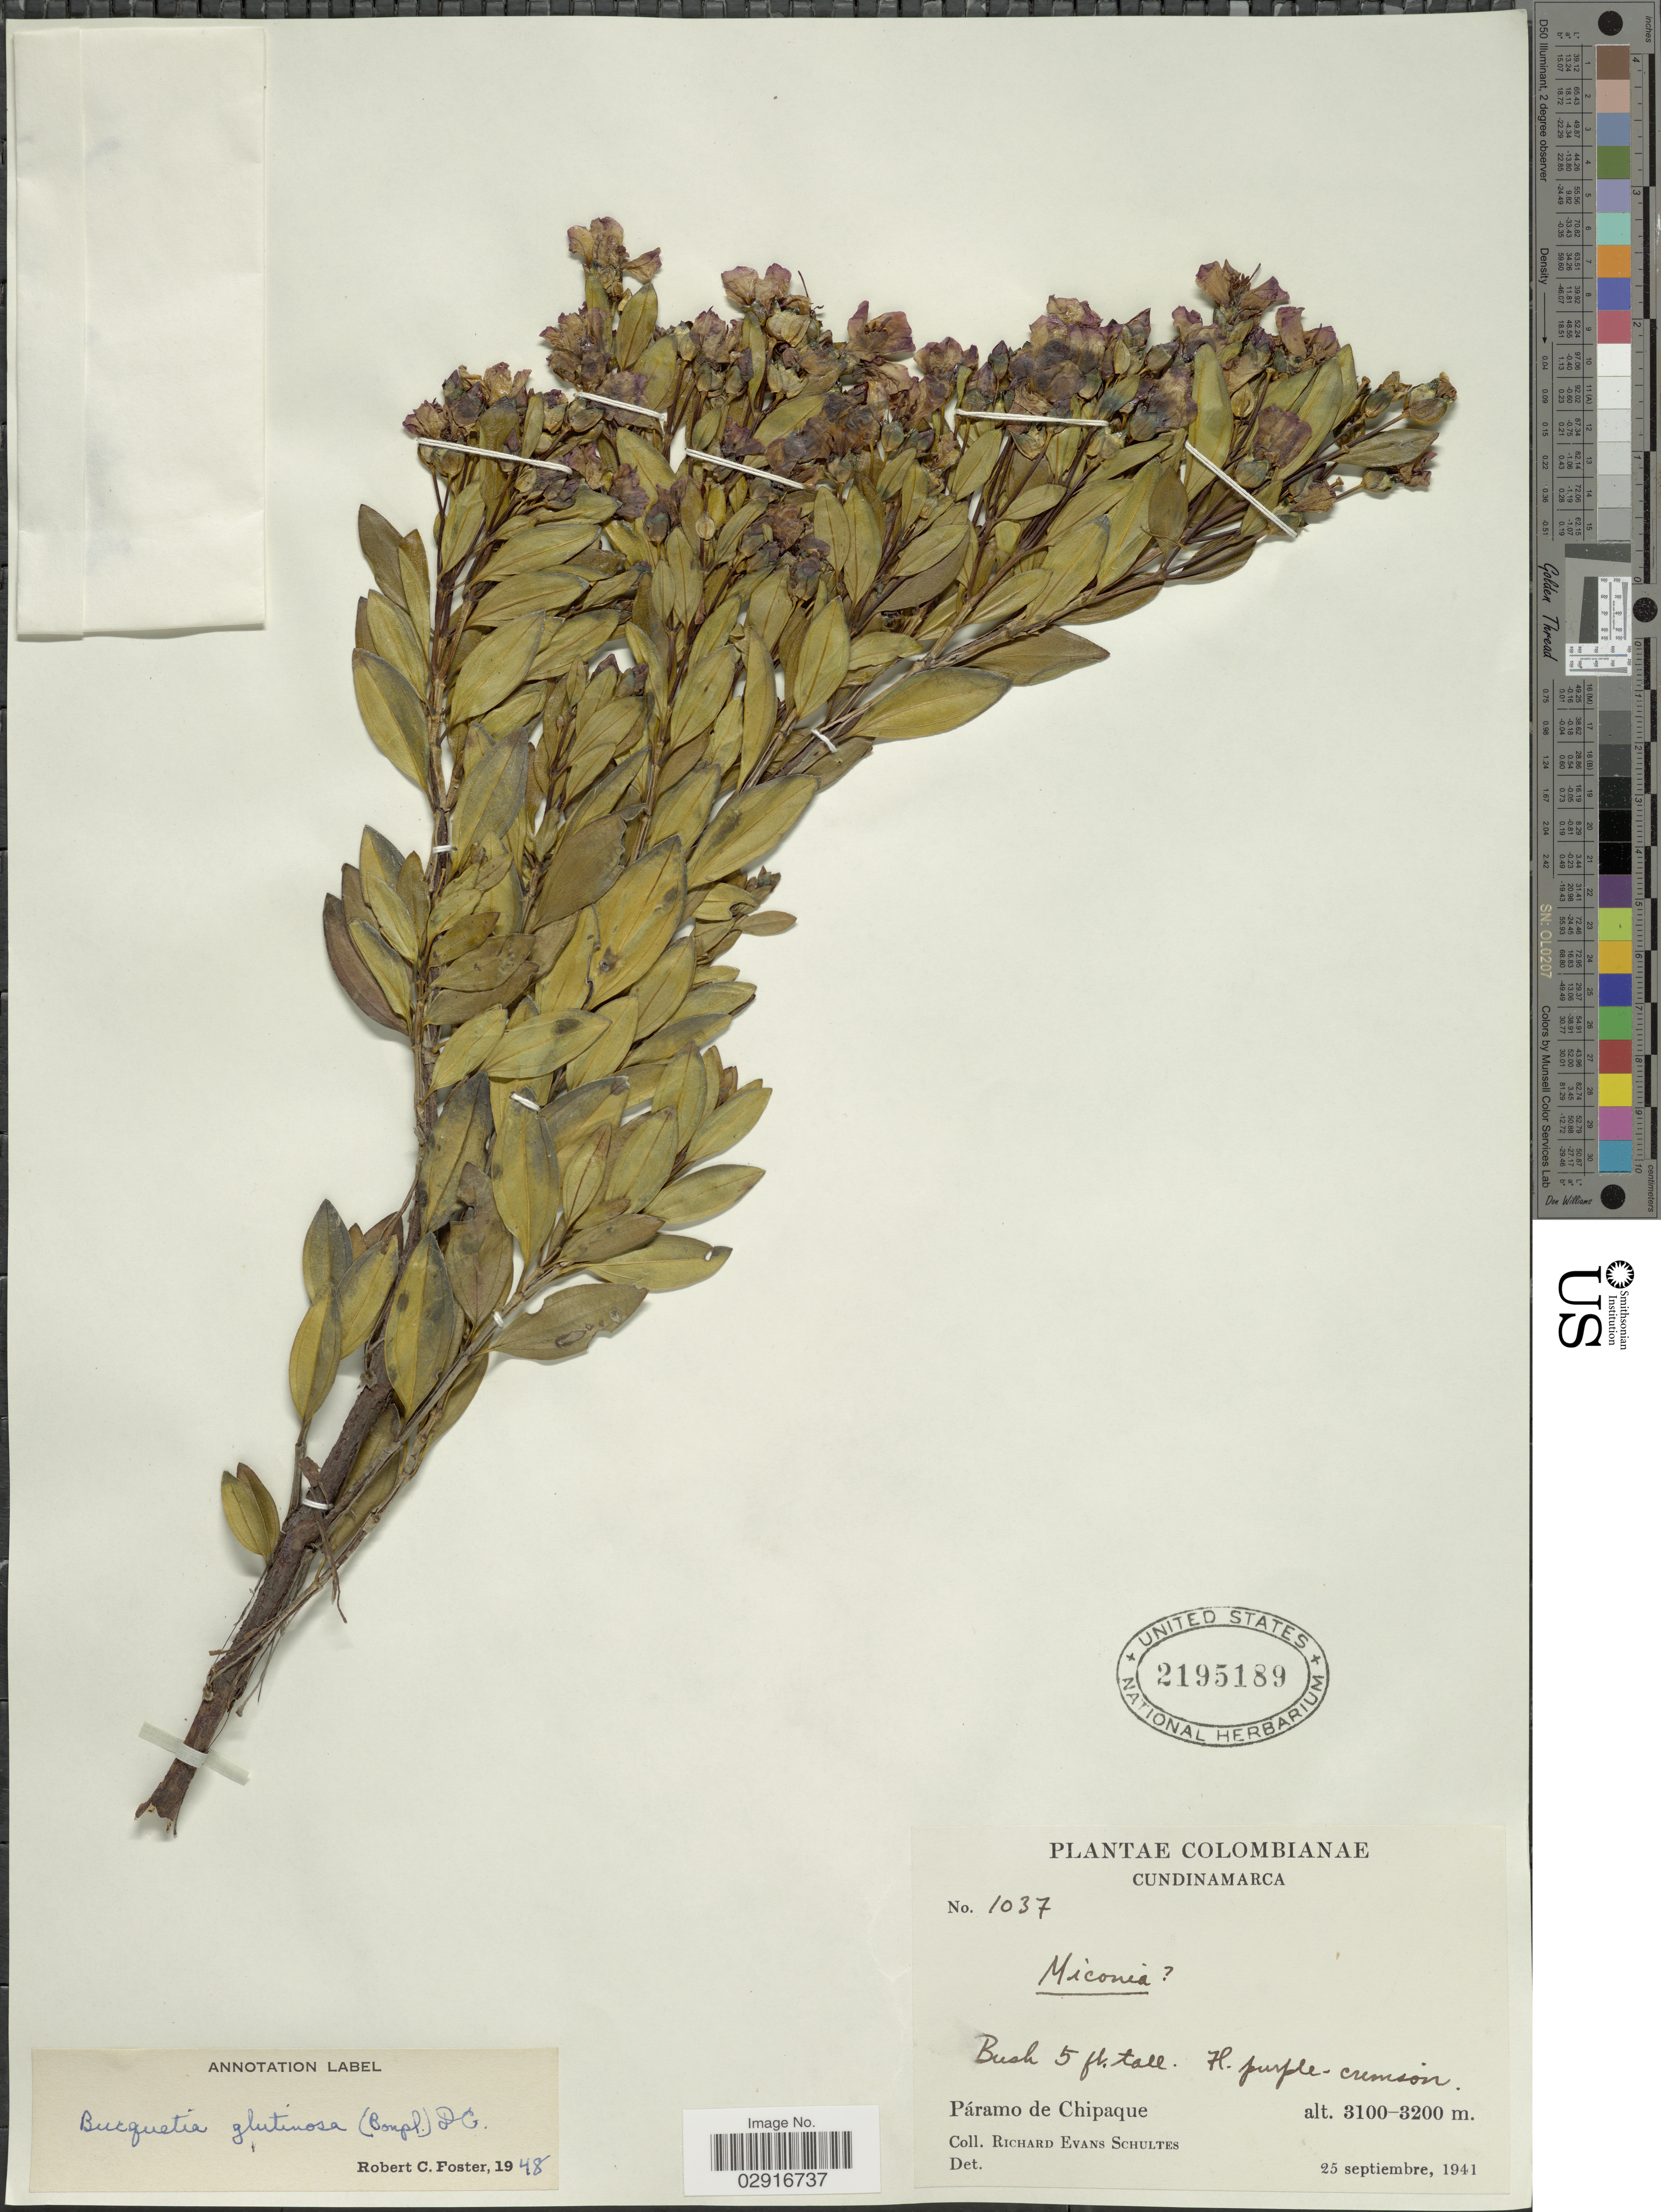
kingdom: Plantae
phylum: Tracheophyta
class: Magnoliopsida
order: Myrtales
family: Melastomataceae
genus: Bucquetia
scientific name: Bucquetia glutinosa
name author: DC.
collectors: R. E. Schultes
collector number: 1037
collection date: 1941-09-25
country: Colombia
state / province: Cundinamarca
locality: Páramo de Chipaque.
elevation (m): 3100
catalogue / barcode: US 2195189